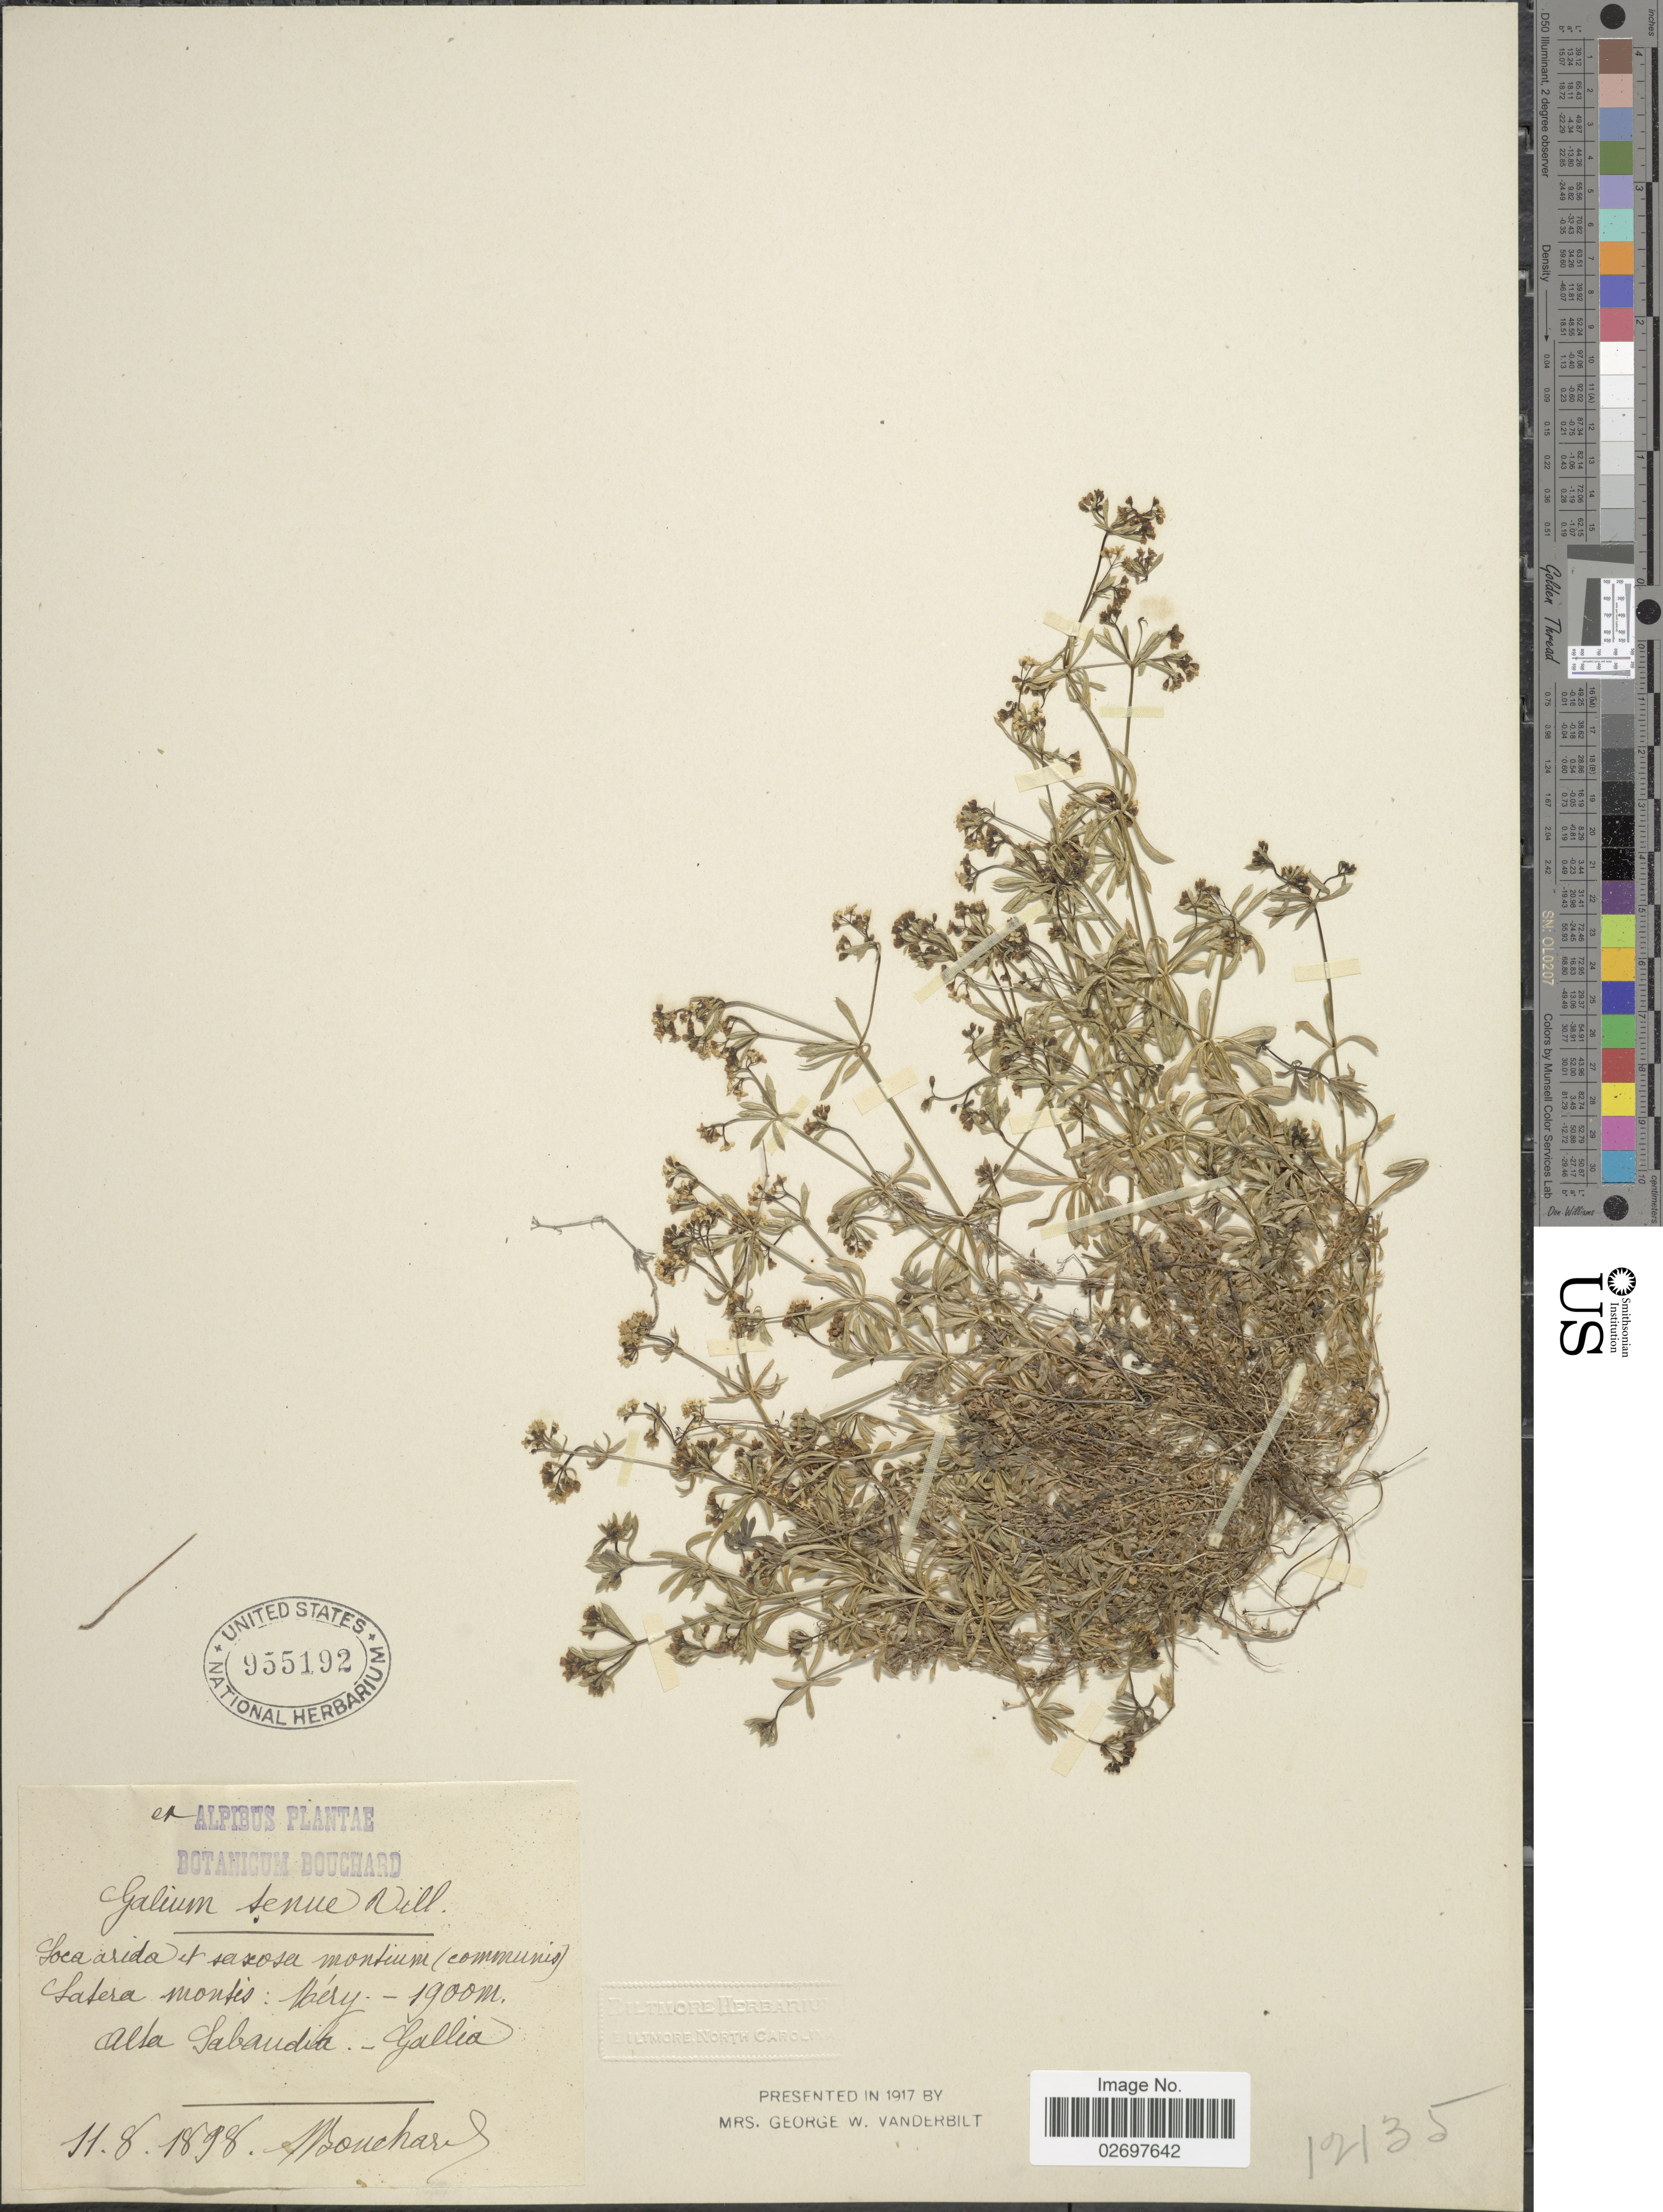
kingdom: Plantae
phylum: Tracheophyta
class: Magnoliopsida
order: Gentianales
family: Rubiaceae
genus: Galium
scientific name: Galium tenue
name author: Vill.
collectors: -. Bouchard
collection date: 1898-08-11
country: France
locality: Latera montis: Ibery, Alta Sabandia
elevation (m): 1900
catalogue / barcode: US 955192